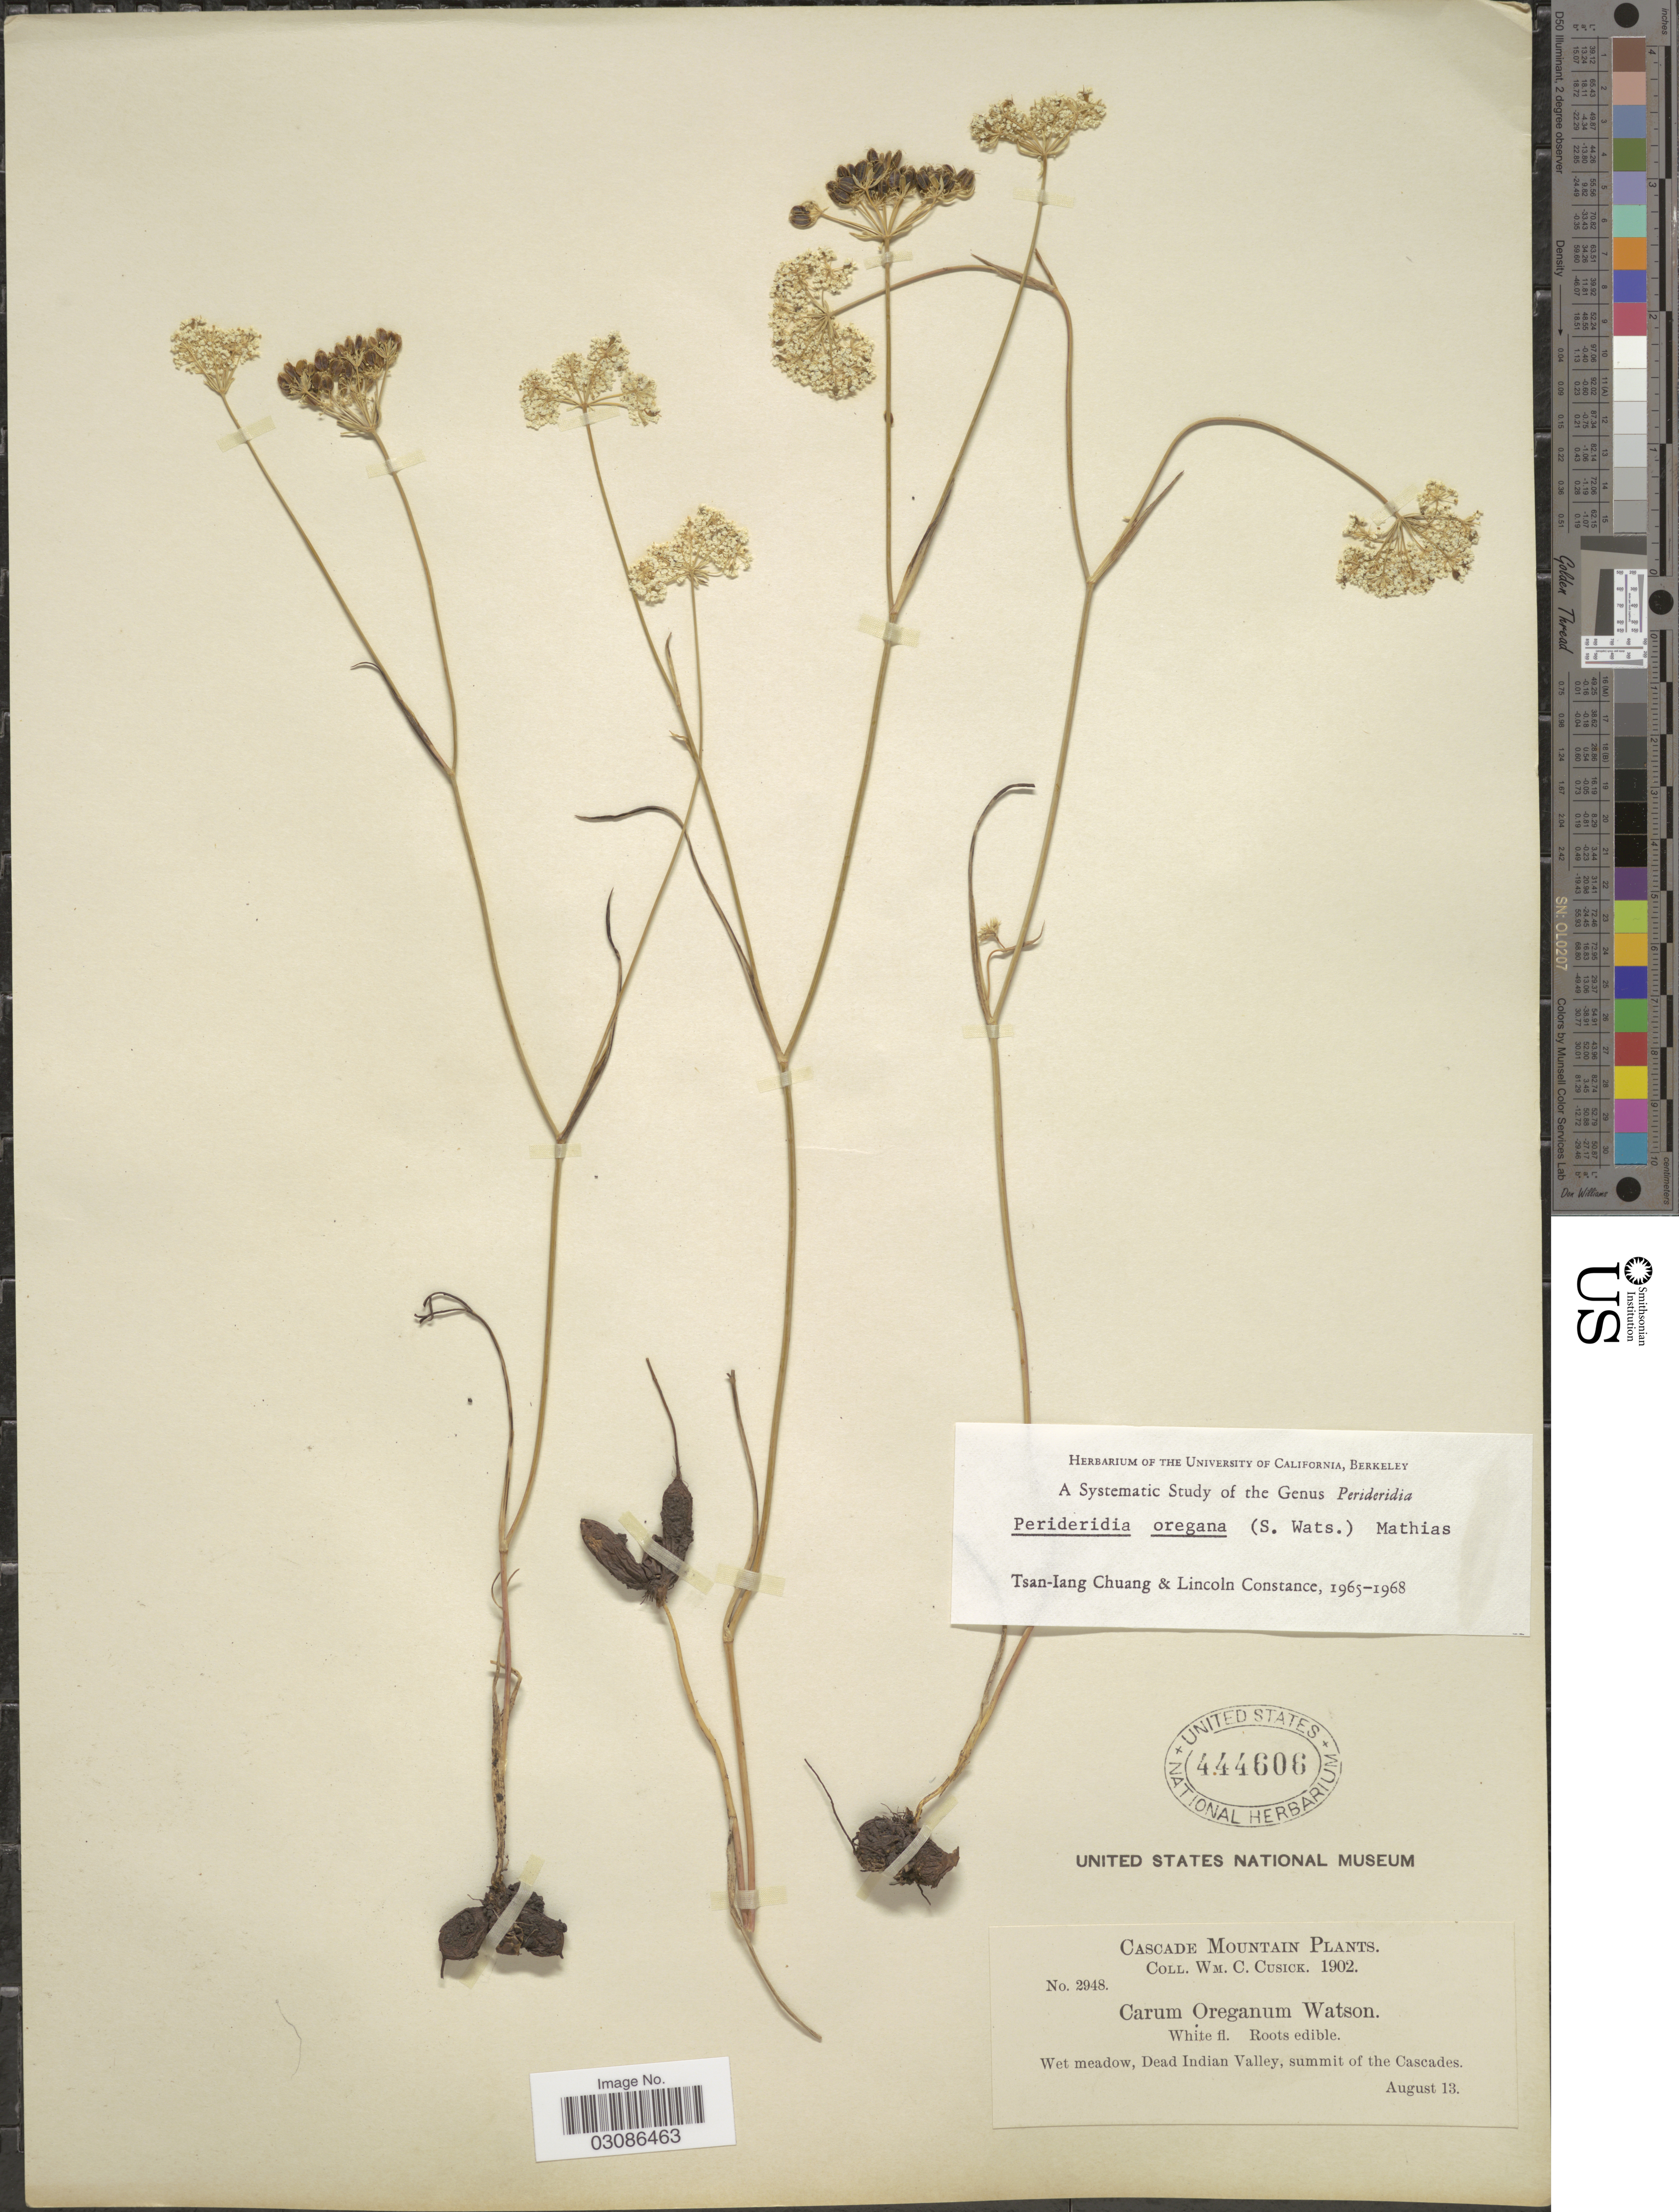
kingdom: Plantae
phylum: Tracheophyta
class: Magnoliopsida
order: Apiales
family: Apiaceae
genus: Perideridia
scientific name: Perideridia oregana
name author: (S. Watson) Mathias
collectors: W. C. Cusick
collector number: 2948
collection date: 1902-08-13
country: United States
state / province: Oregon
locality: Cascade Mountain, Dead Indian Valley, summit of the Cascades.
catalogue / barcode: US 444606